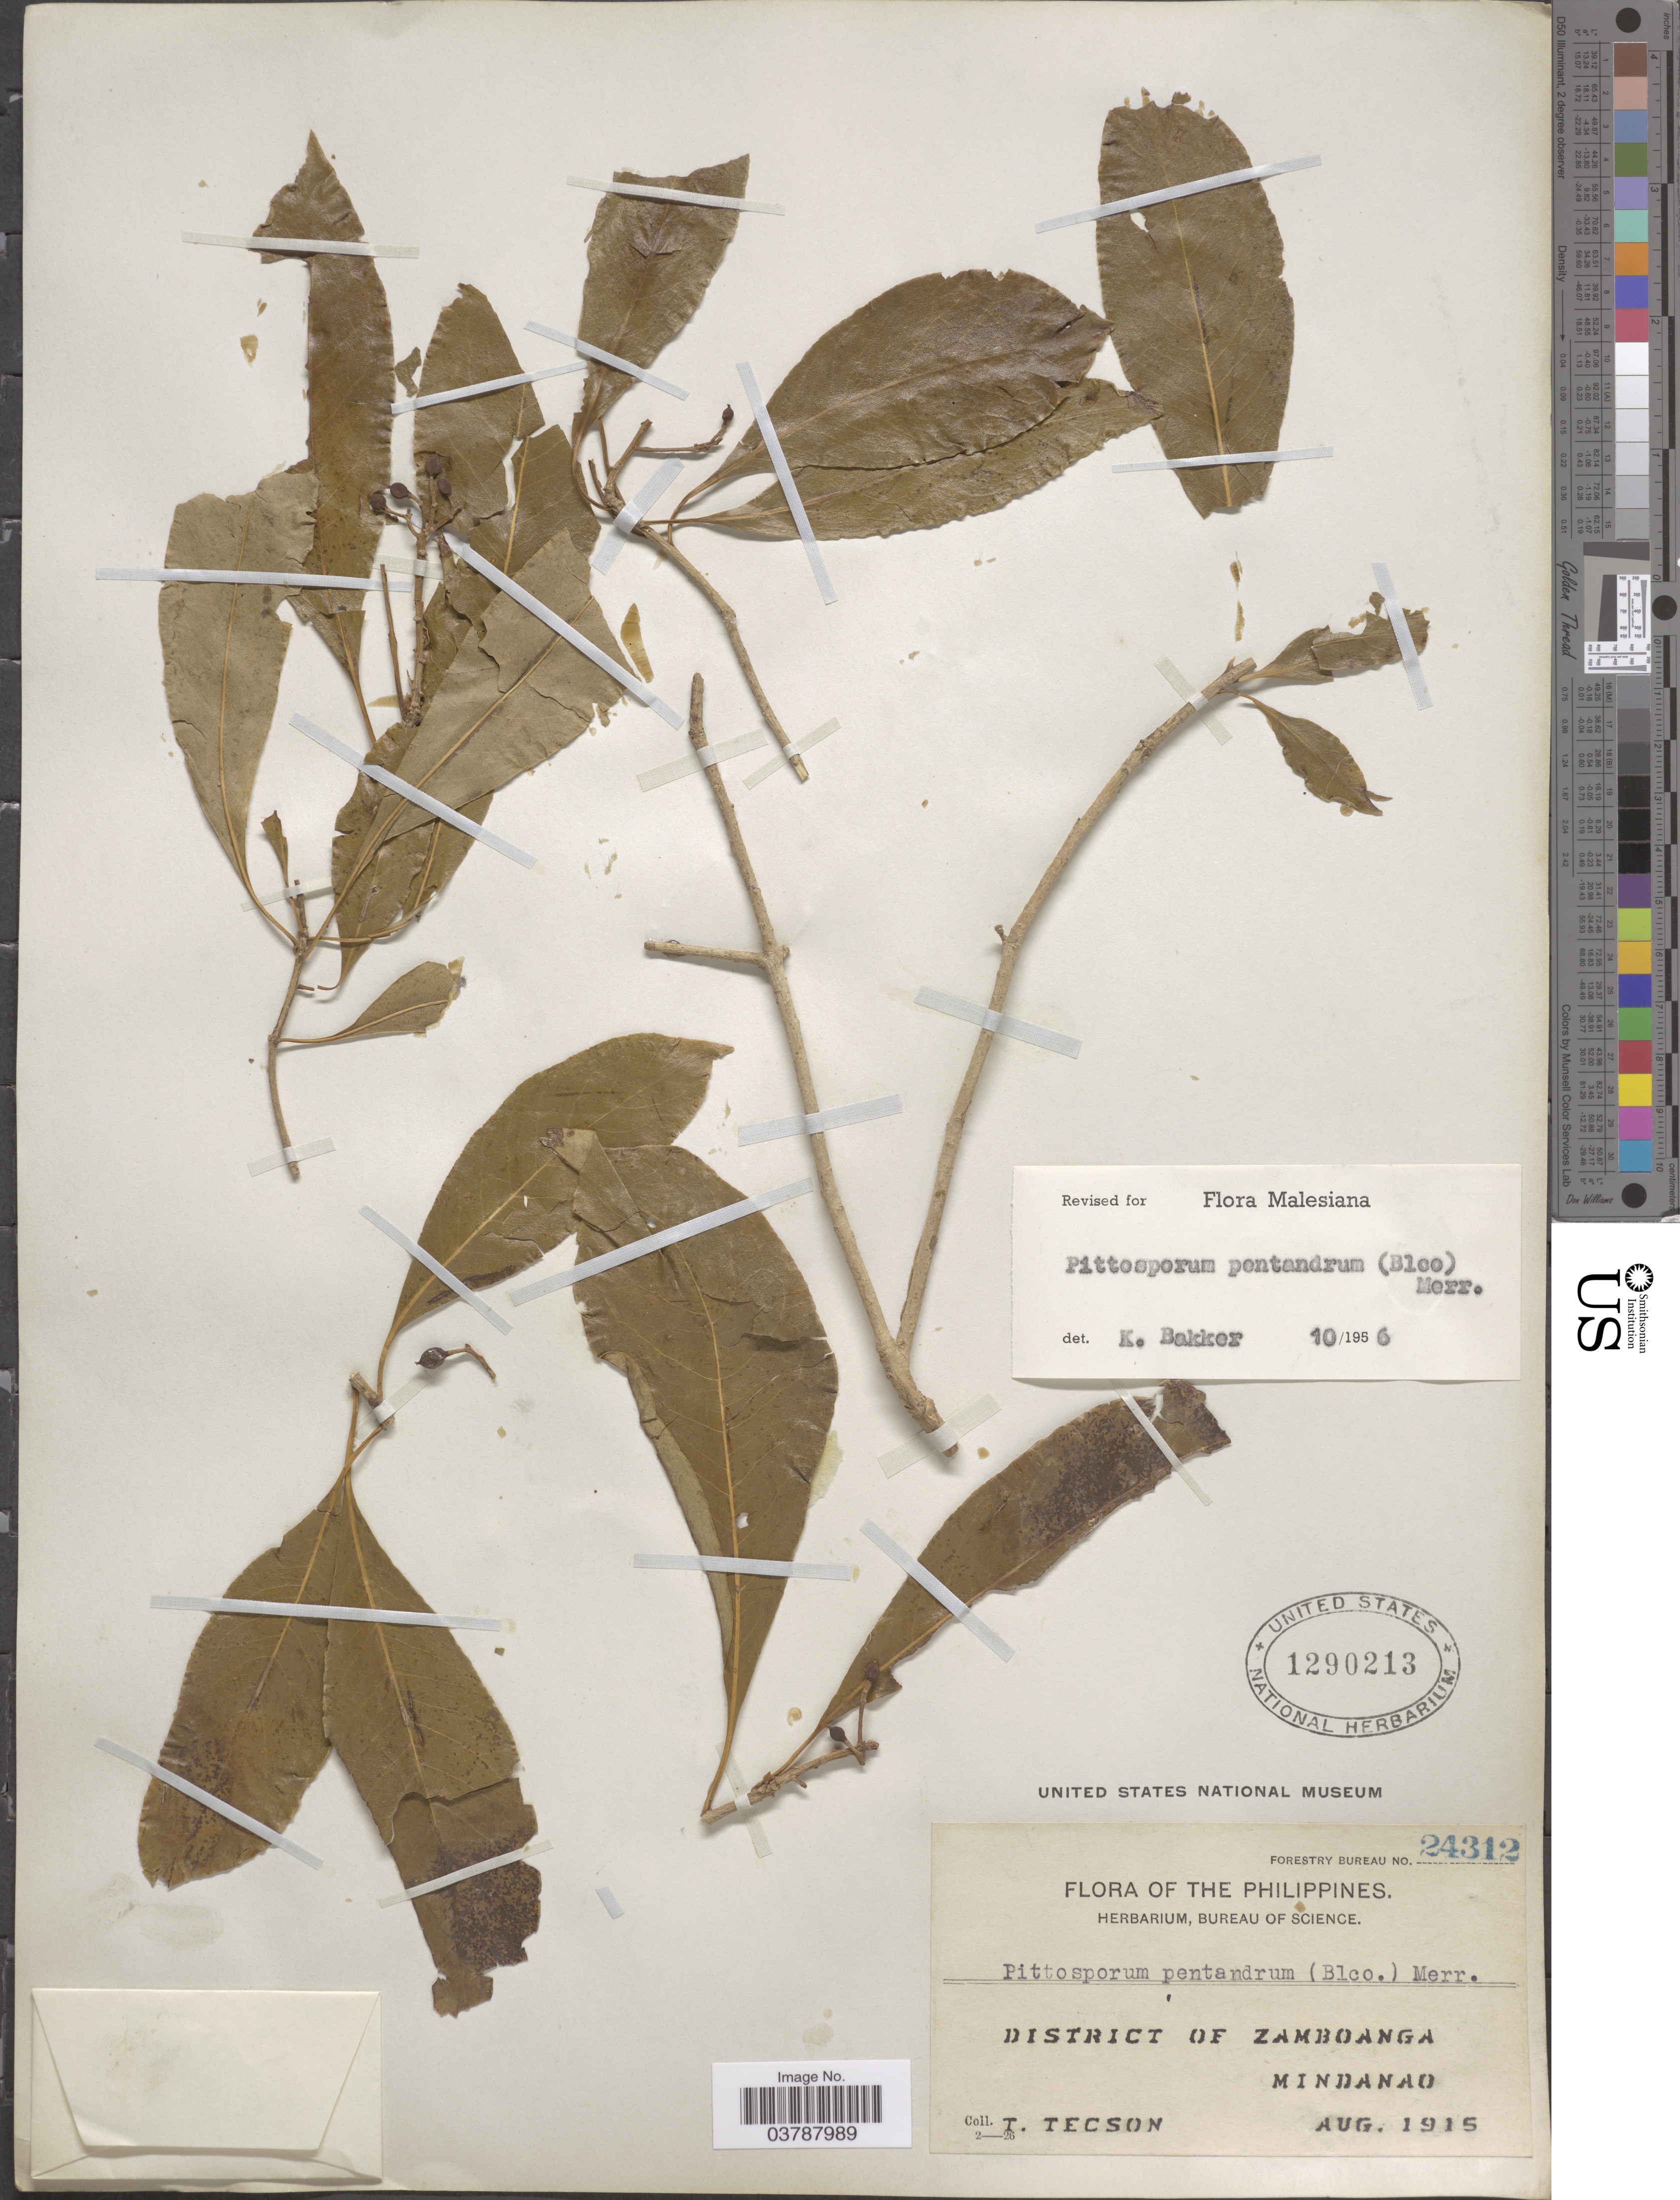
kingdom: Plantae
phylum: Tracheophyta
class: Magnoliopsida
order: Apiales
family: Pittosporaceae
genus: Pittosporum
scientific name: Pittosporum pentandrum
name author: (Blanco) Merr.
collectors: T. Tecson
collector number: Forestry Bureau 24312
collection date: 1915-08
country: Philippines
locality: District of Zamboanga, Mindanao.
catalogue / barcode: US 1290213